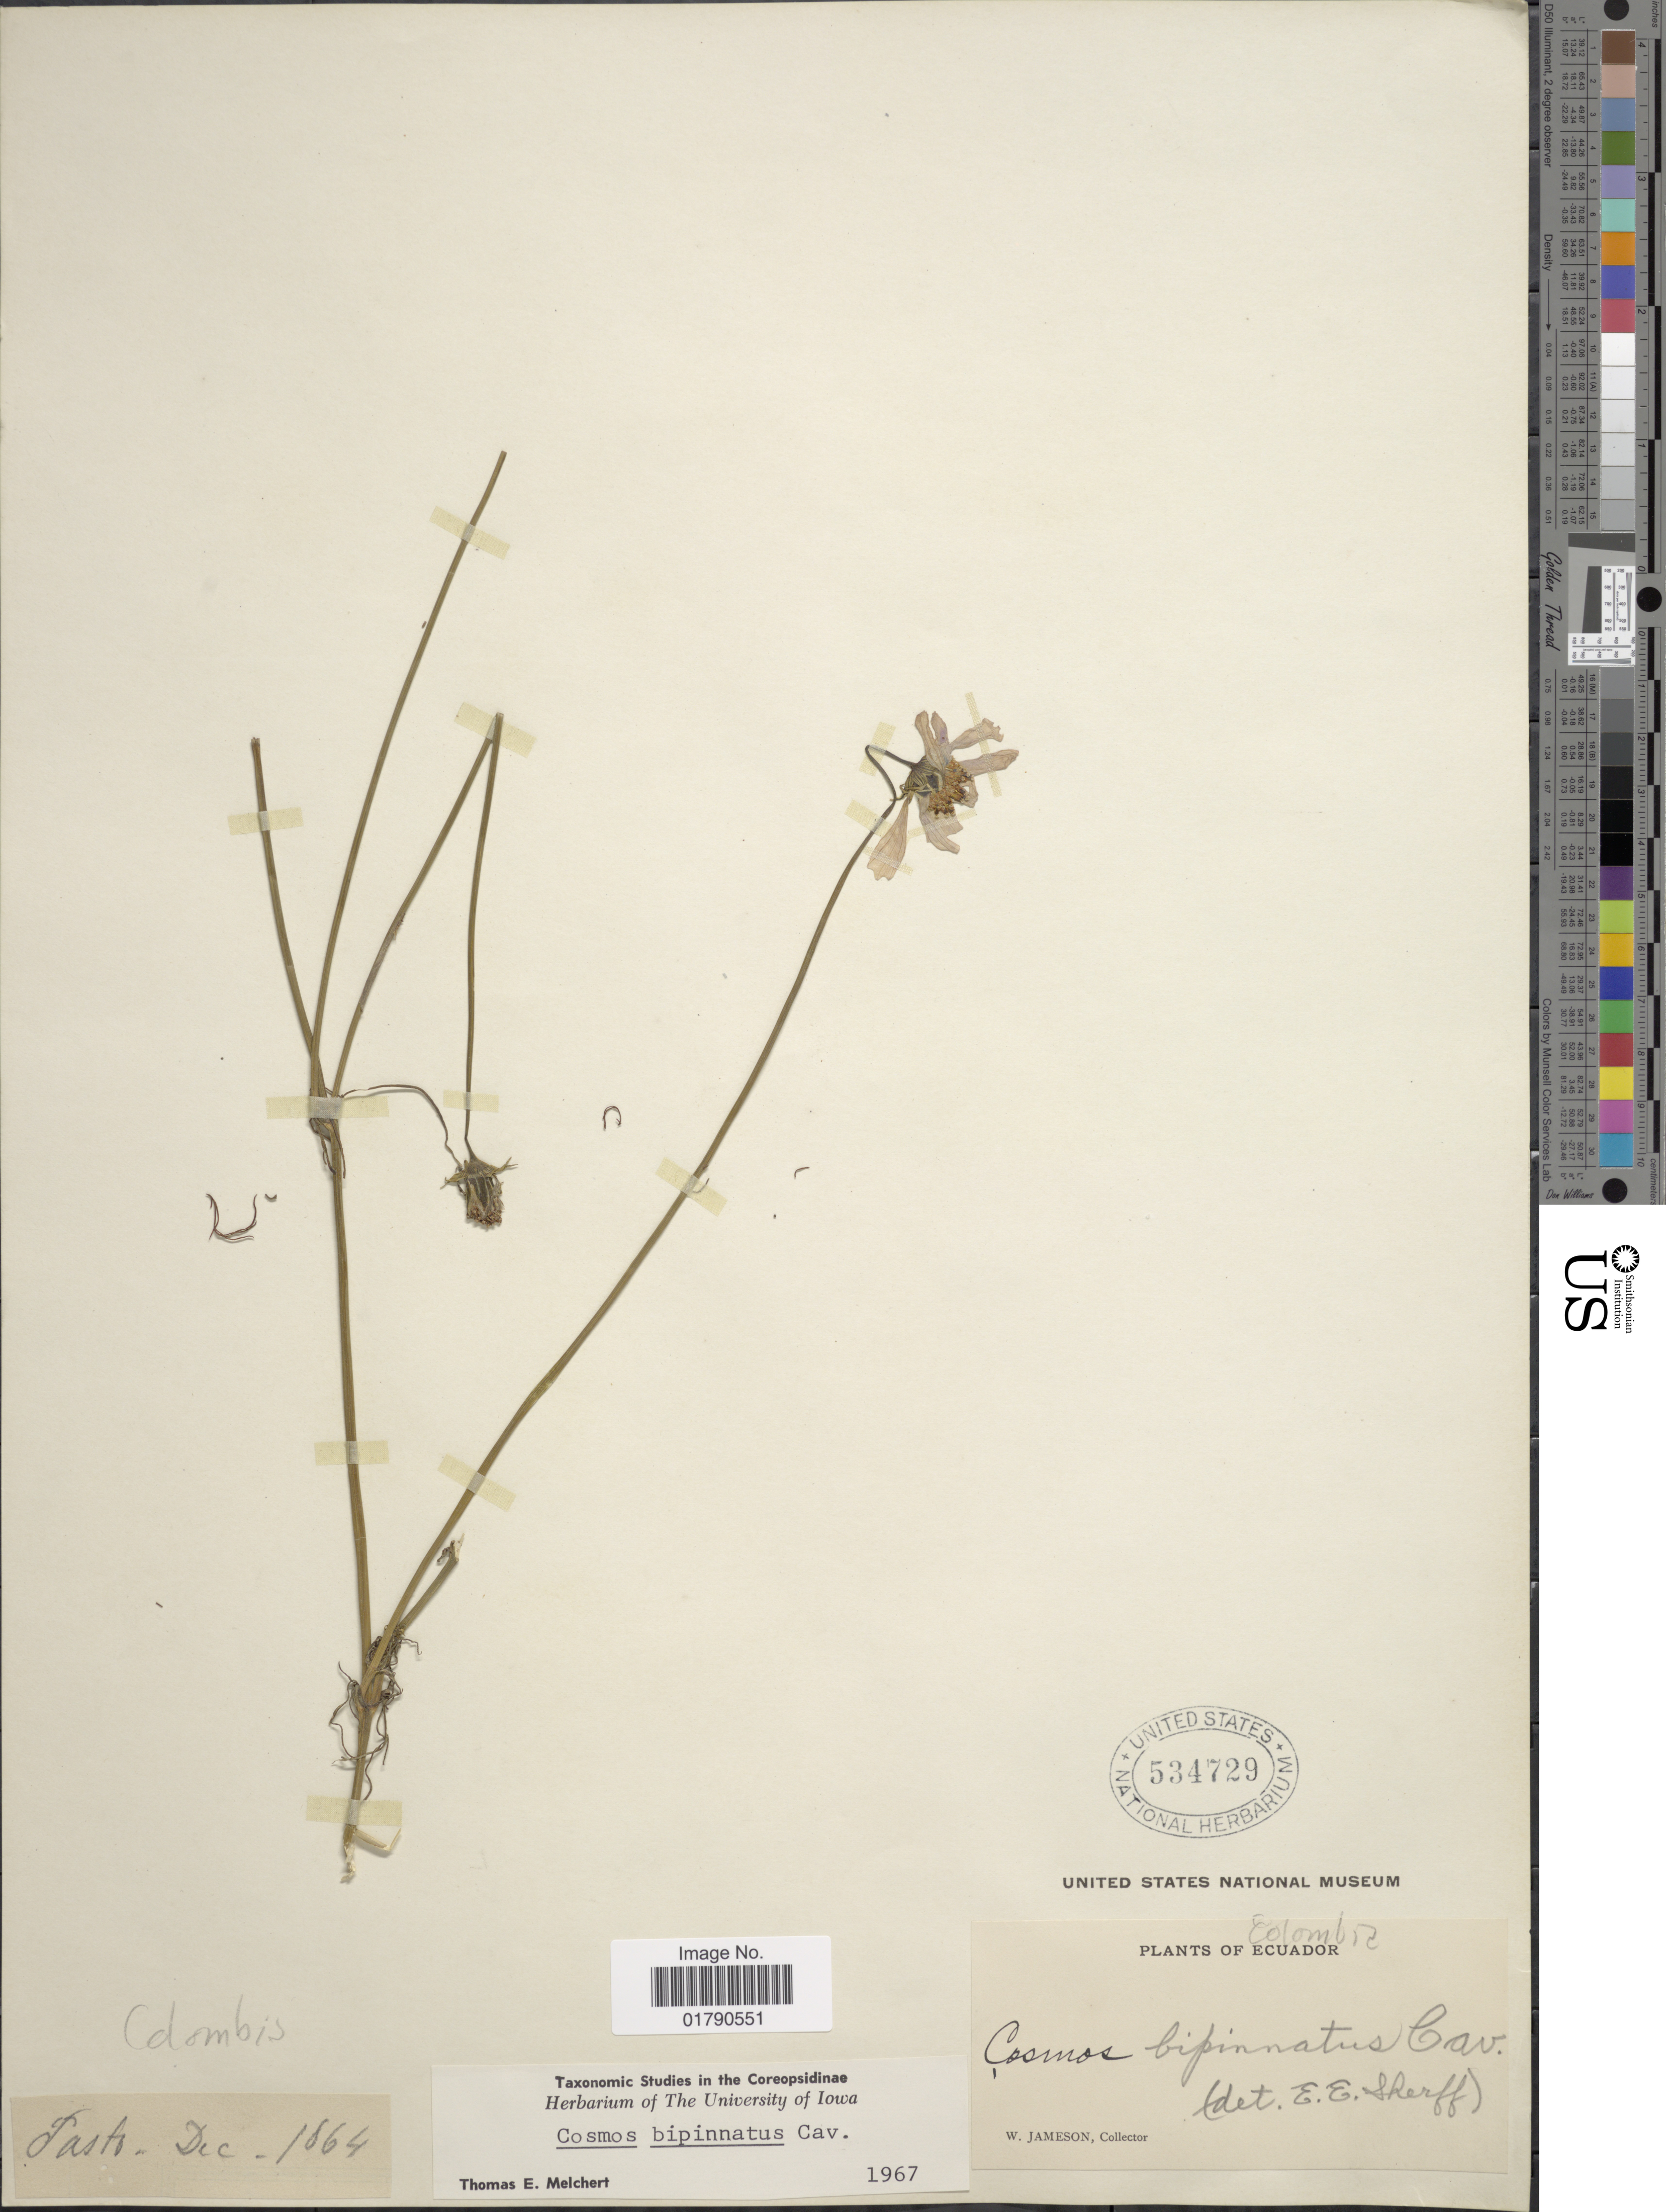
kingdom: Plantae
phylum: Tracheophyta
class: Magnoliopsida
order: Asterales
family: Asteraceae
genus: Cosmos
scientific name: Cosmos bipinnatus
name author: Cav.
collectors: W. Jameson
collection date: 1864-12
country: Colombia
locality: Pasto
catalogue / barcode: US 534729